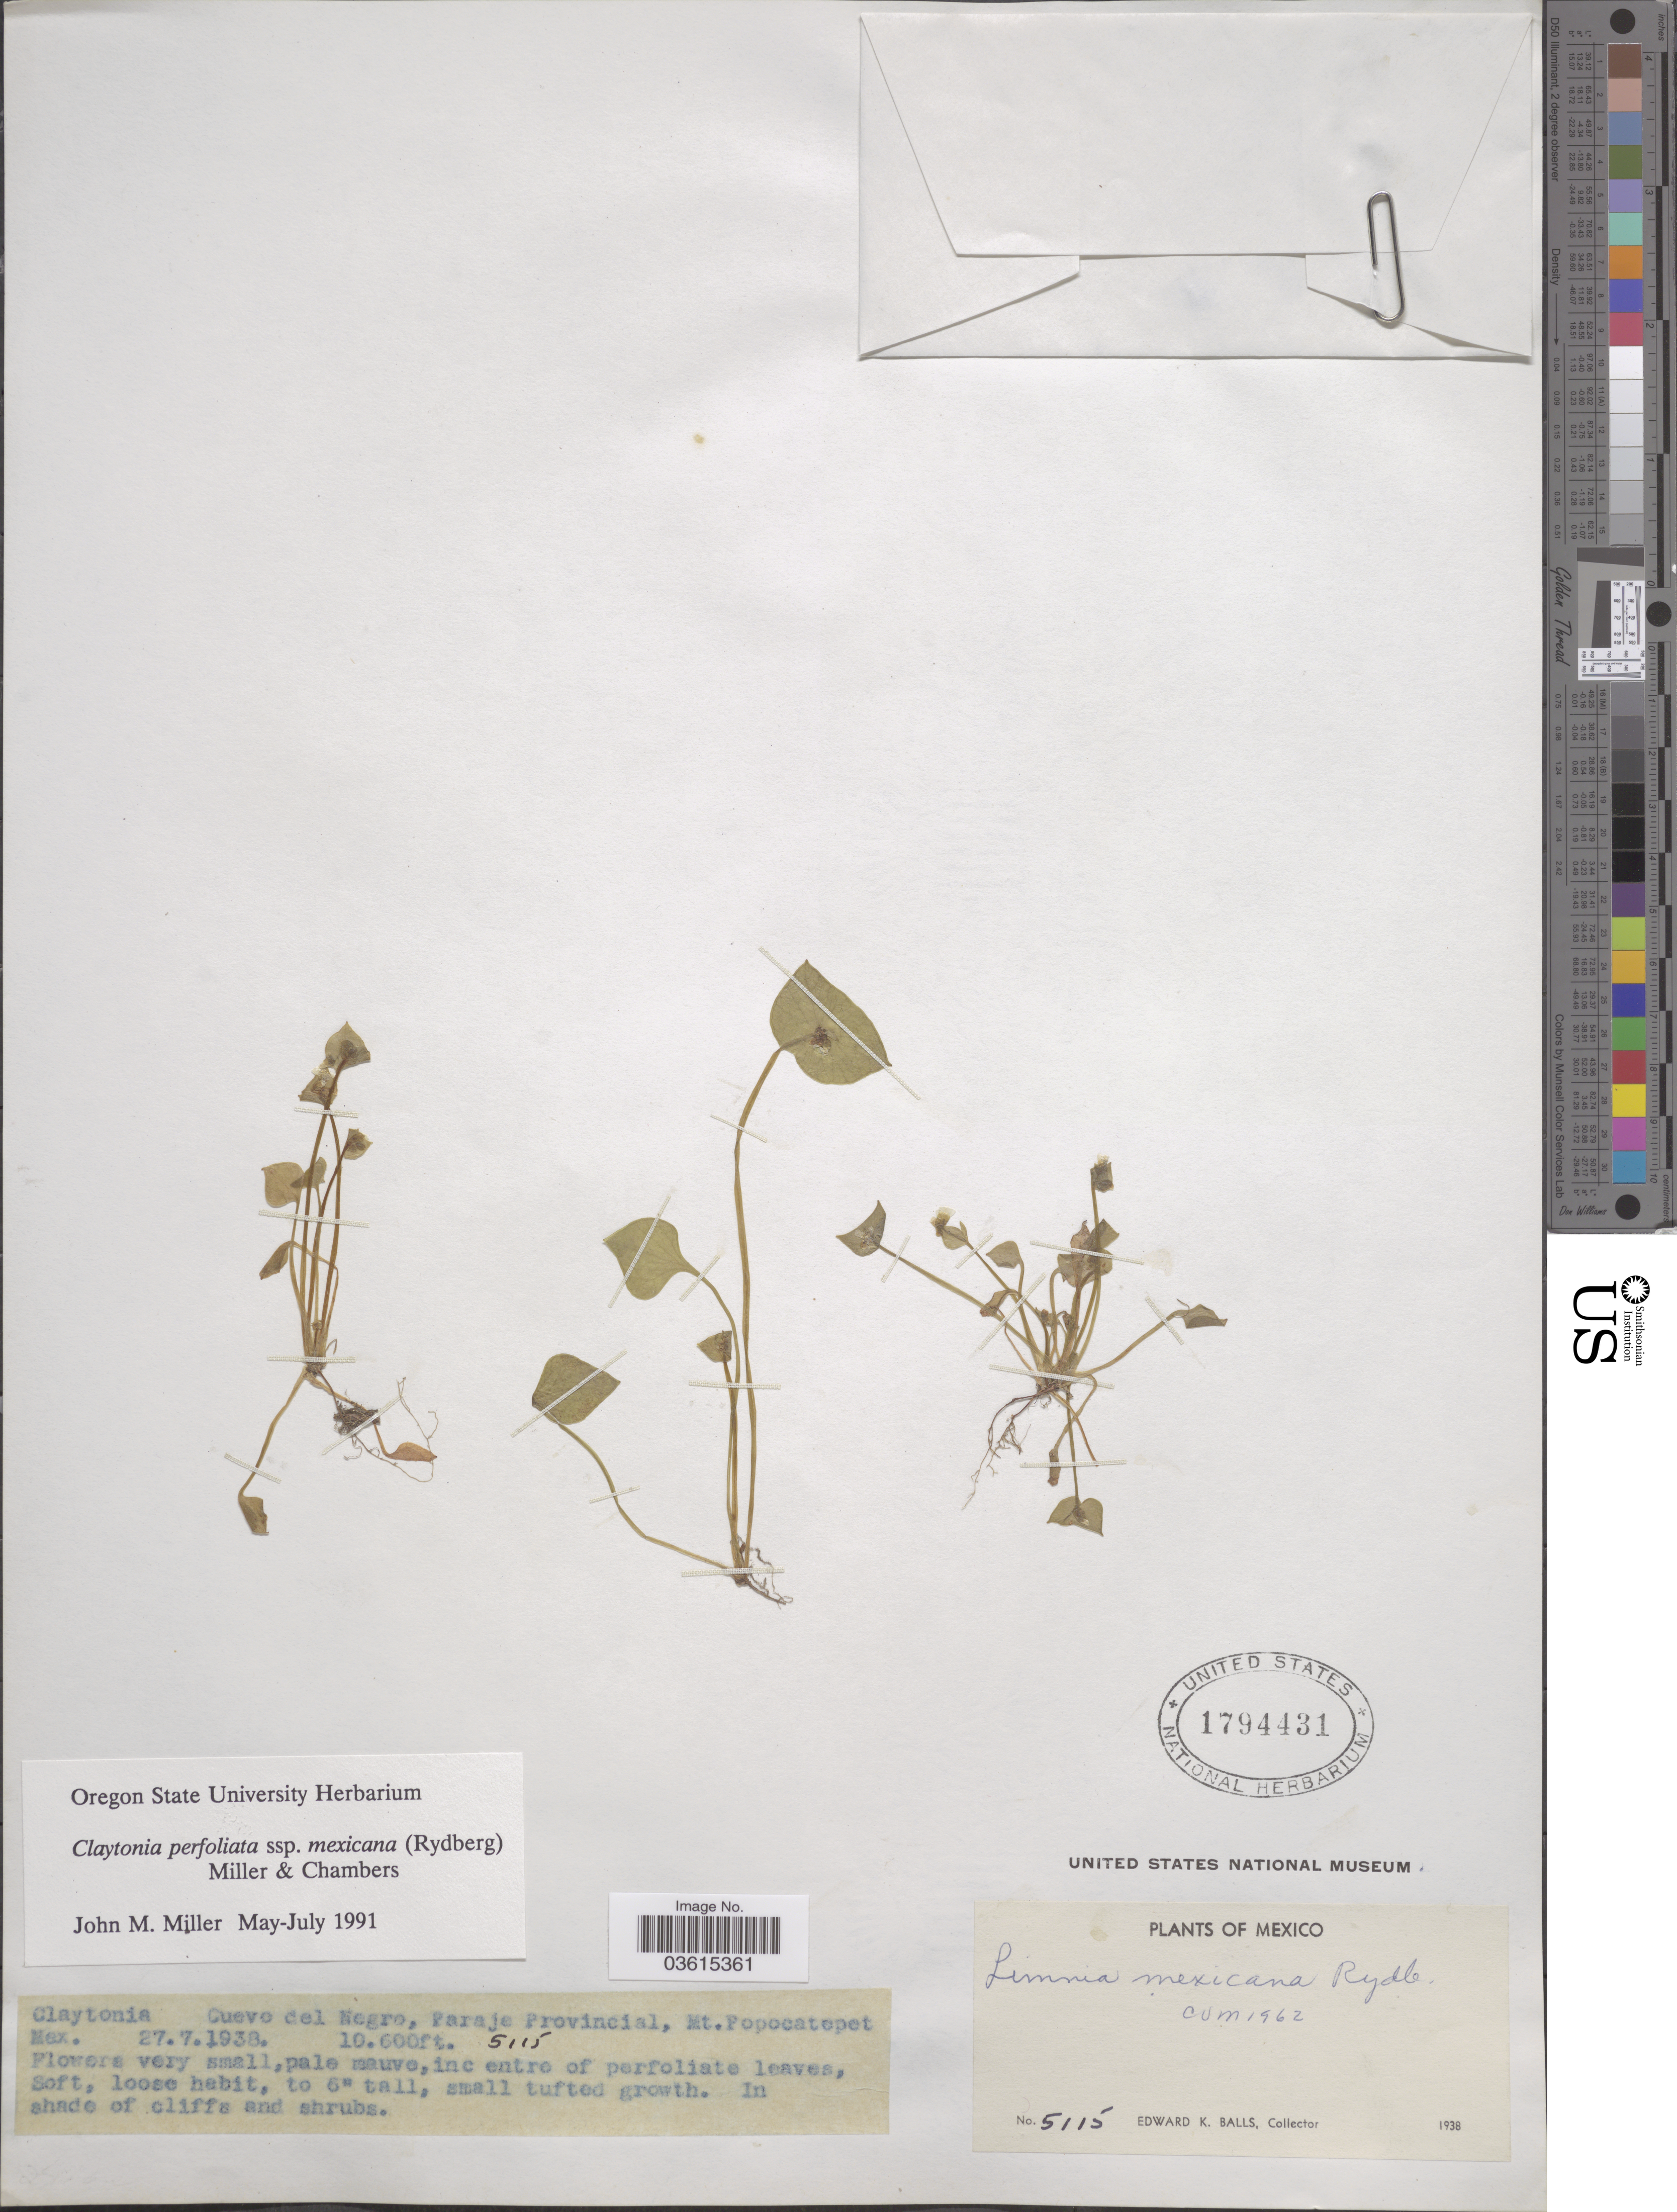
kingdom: Plantae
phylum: Tracheophyta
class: Magnoliopsida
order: Caryophyllales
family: Montiaceae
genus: Claytonia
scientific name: Claytonia perfoliata subsp. mexicana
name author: (Rydb.) Mill. & Chambers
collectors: E. K. Balls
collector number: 5115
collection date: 1938-07-27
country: Mexico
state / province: México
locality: Cuevo del Negro, Paraje Provincial, Mt. Popocatepet.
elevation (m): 3231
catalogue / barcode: US 1794431